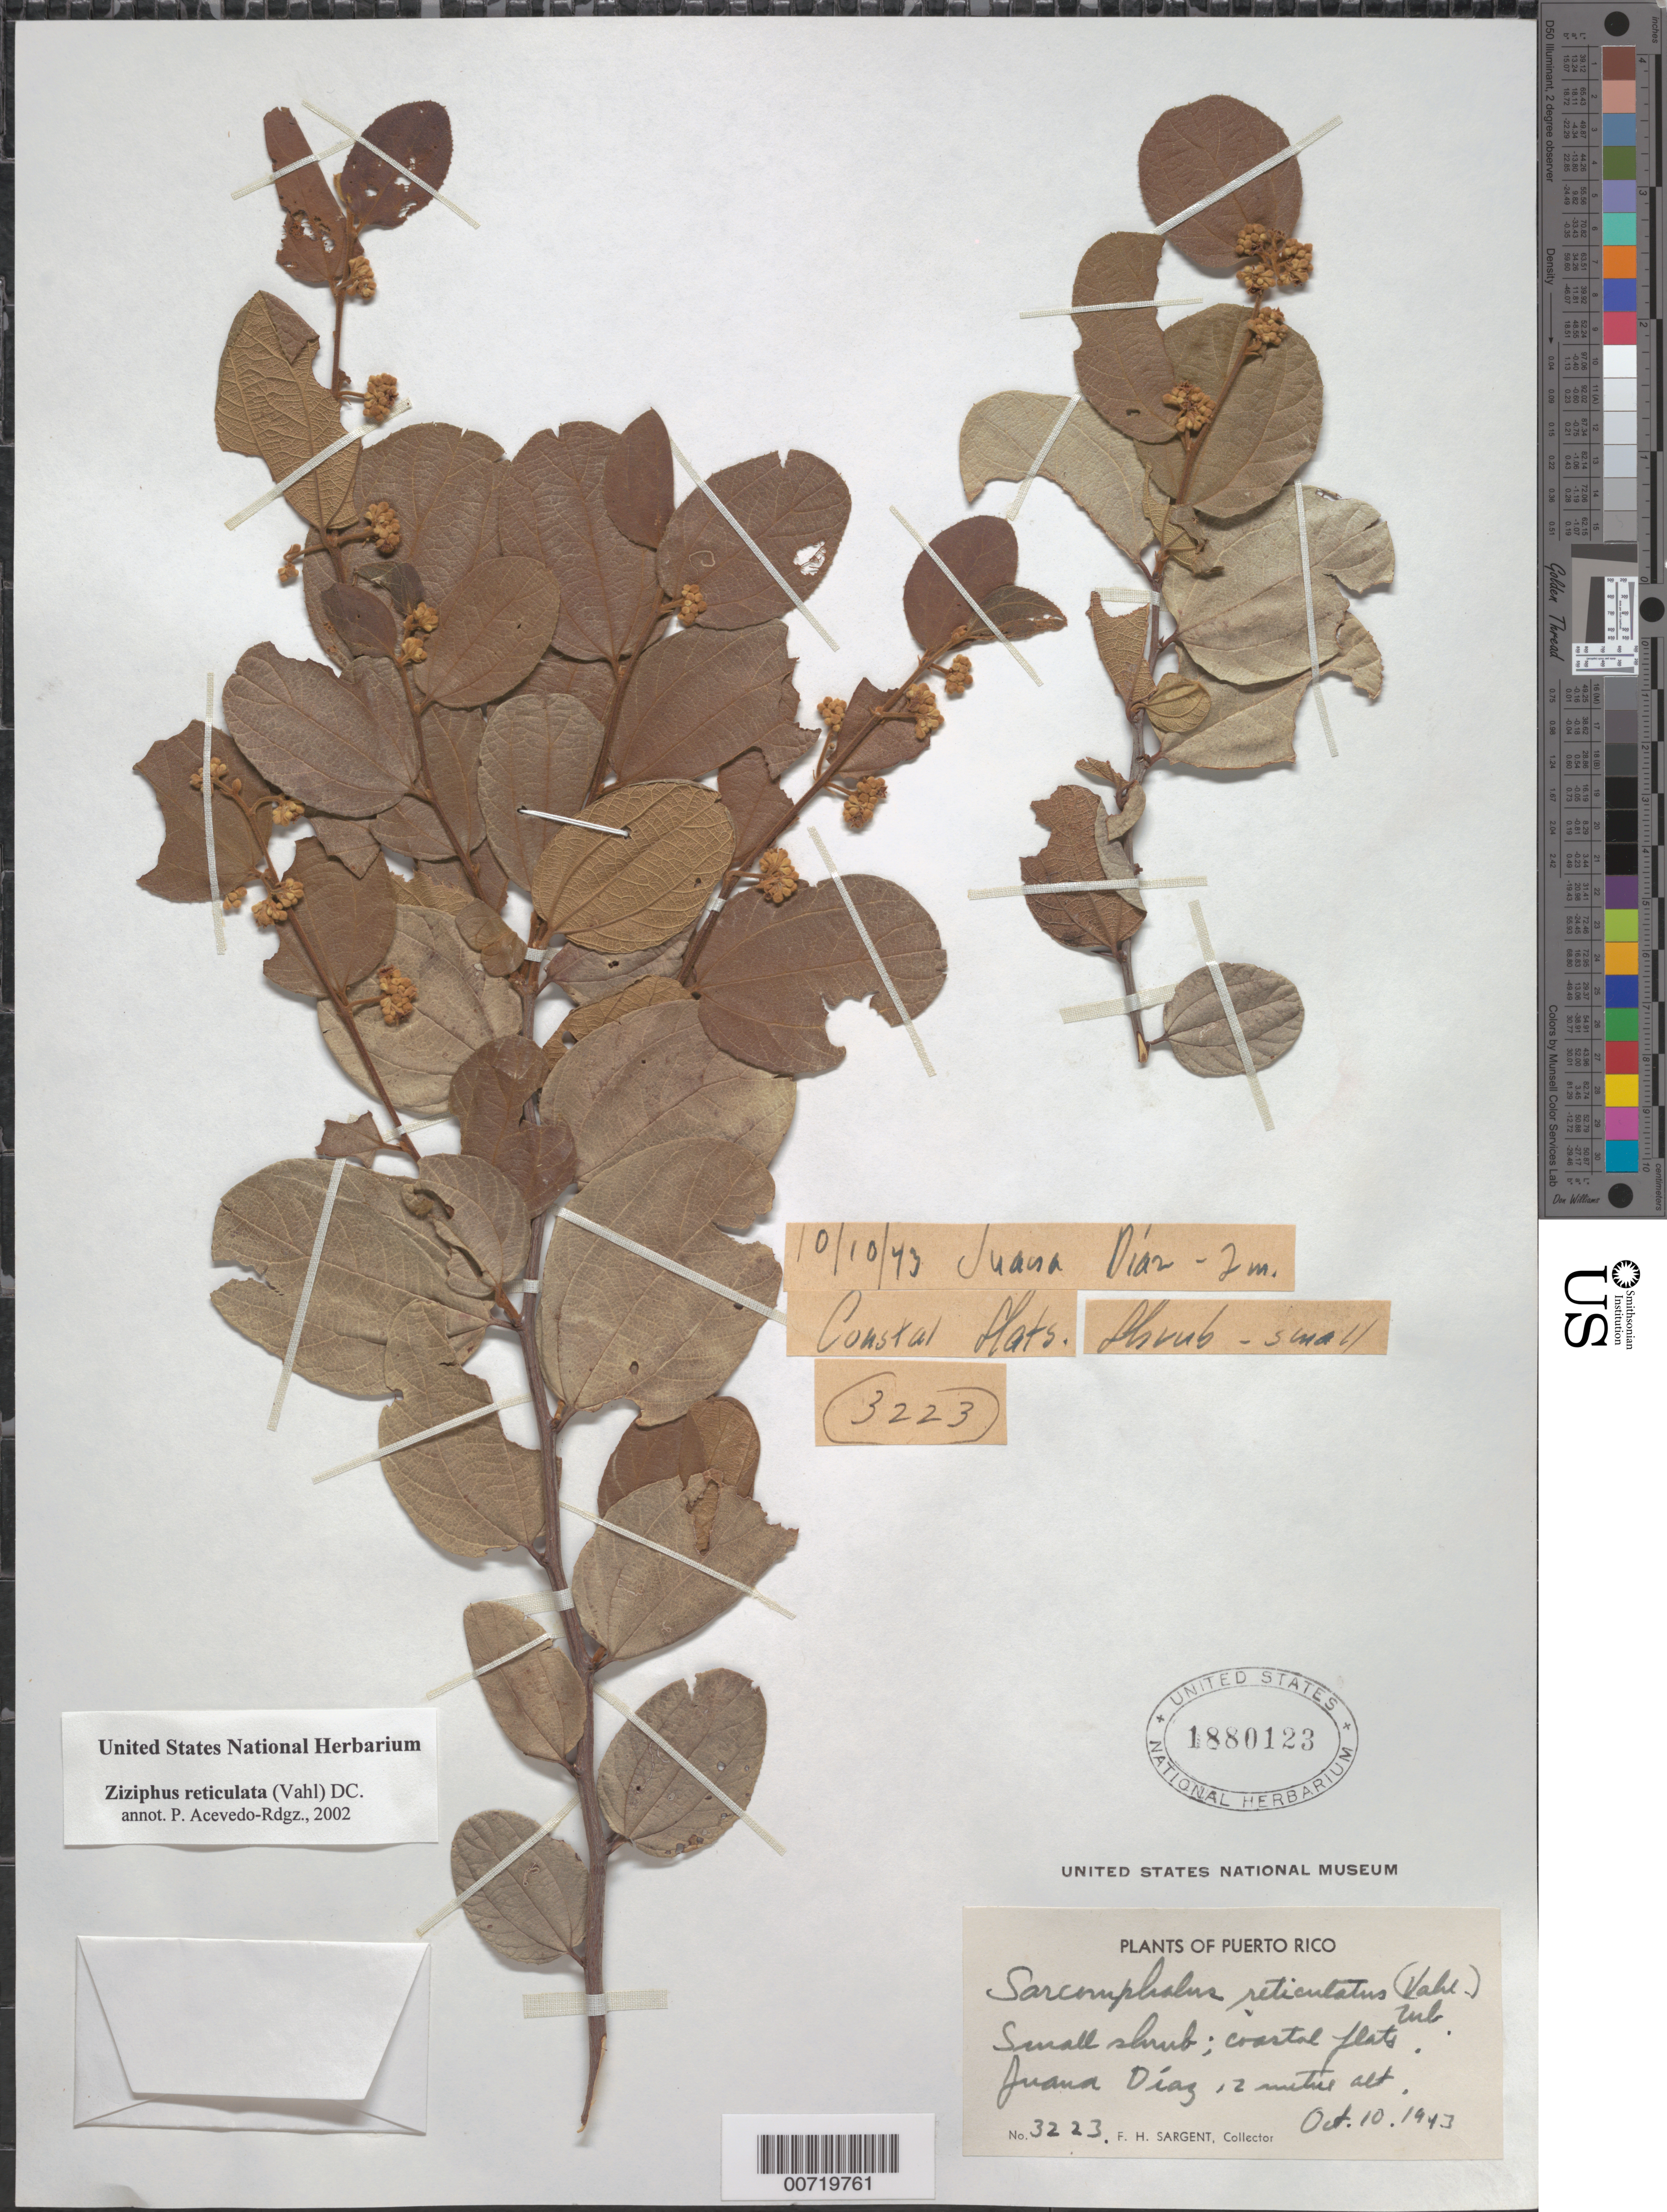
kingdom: Plantae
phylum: Tracheophyta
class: Magnoliopsida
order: Rosales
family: Rhamnaceae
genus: Sarcomphalus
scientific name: Sarcomphalus reticulatus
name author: (Vahl) Urb.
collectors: F. H. Sargent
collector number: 3223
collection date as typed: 10 Oct 1943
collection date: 1943-10-10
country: Puerto Rico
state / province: Juana Díaz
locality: Juana Diaz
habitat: Coastal flats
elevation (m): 2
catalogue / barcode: US 1880123